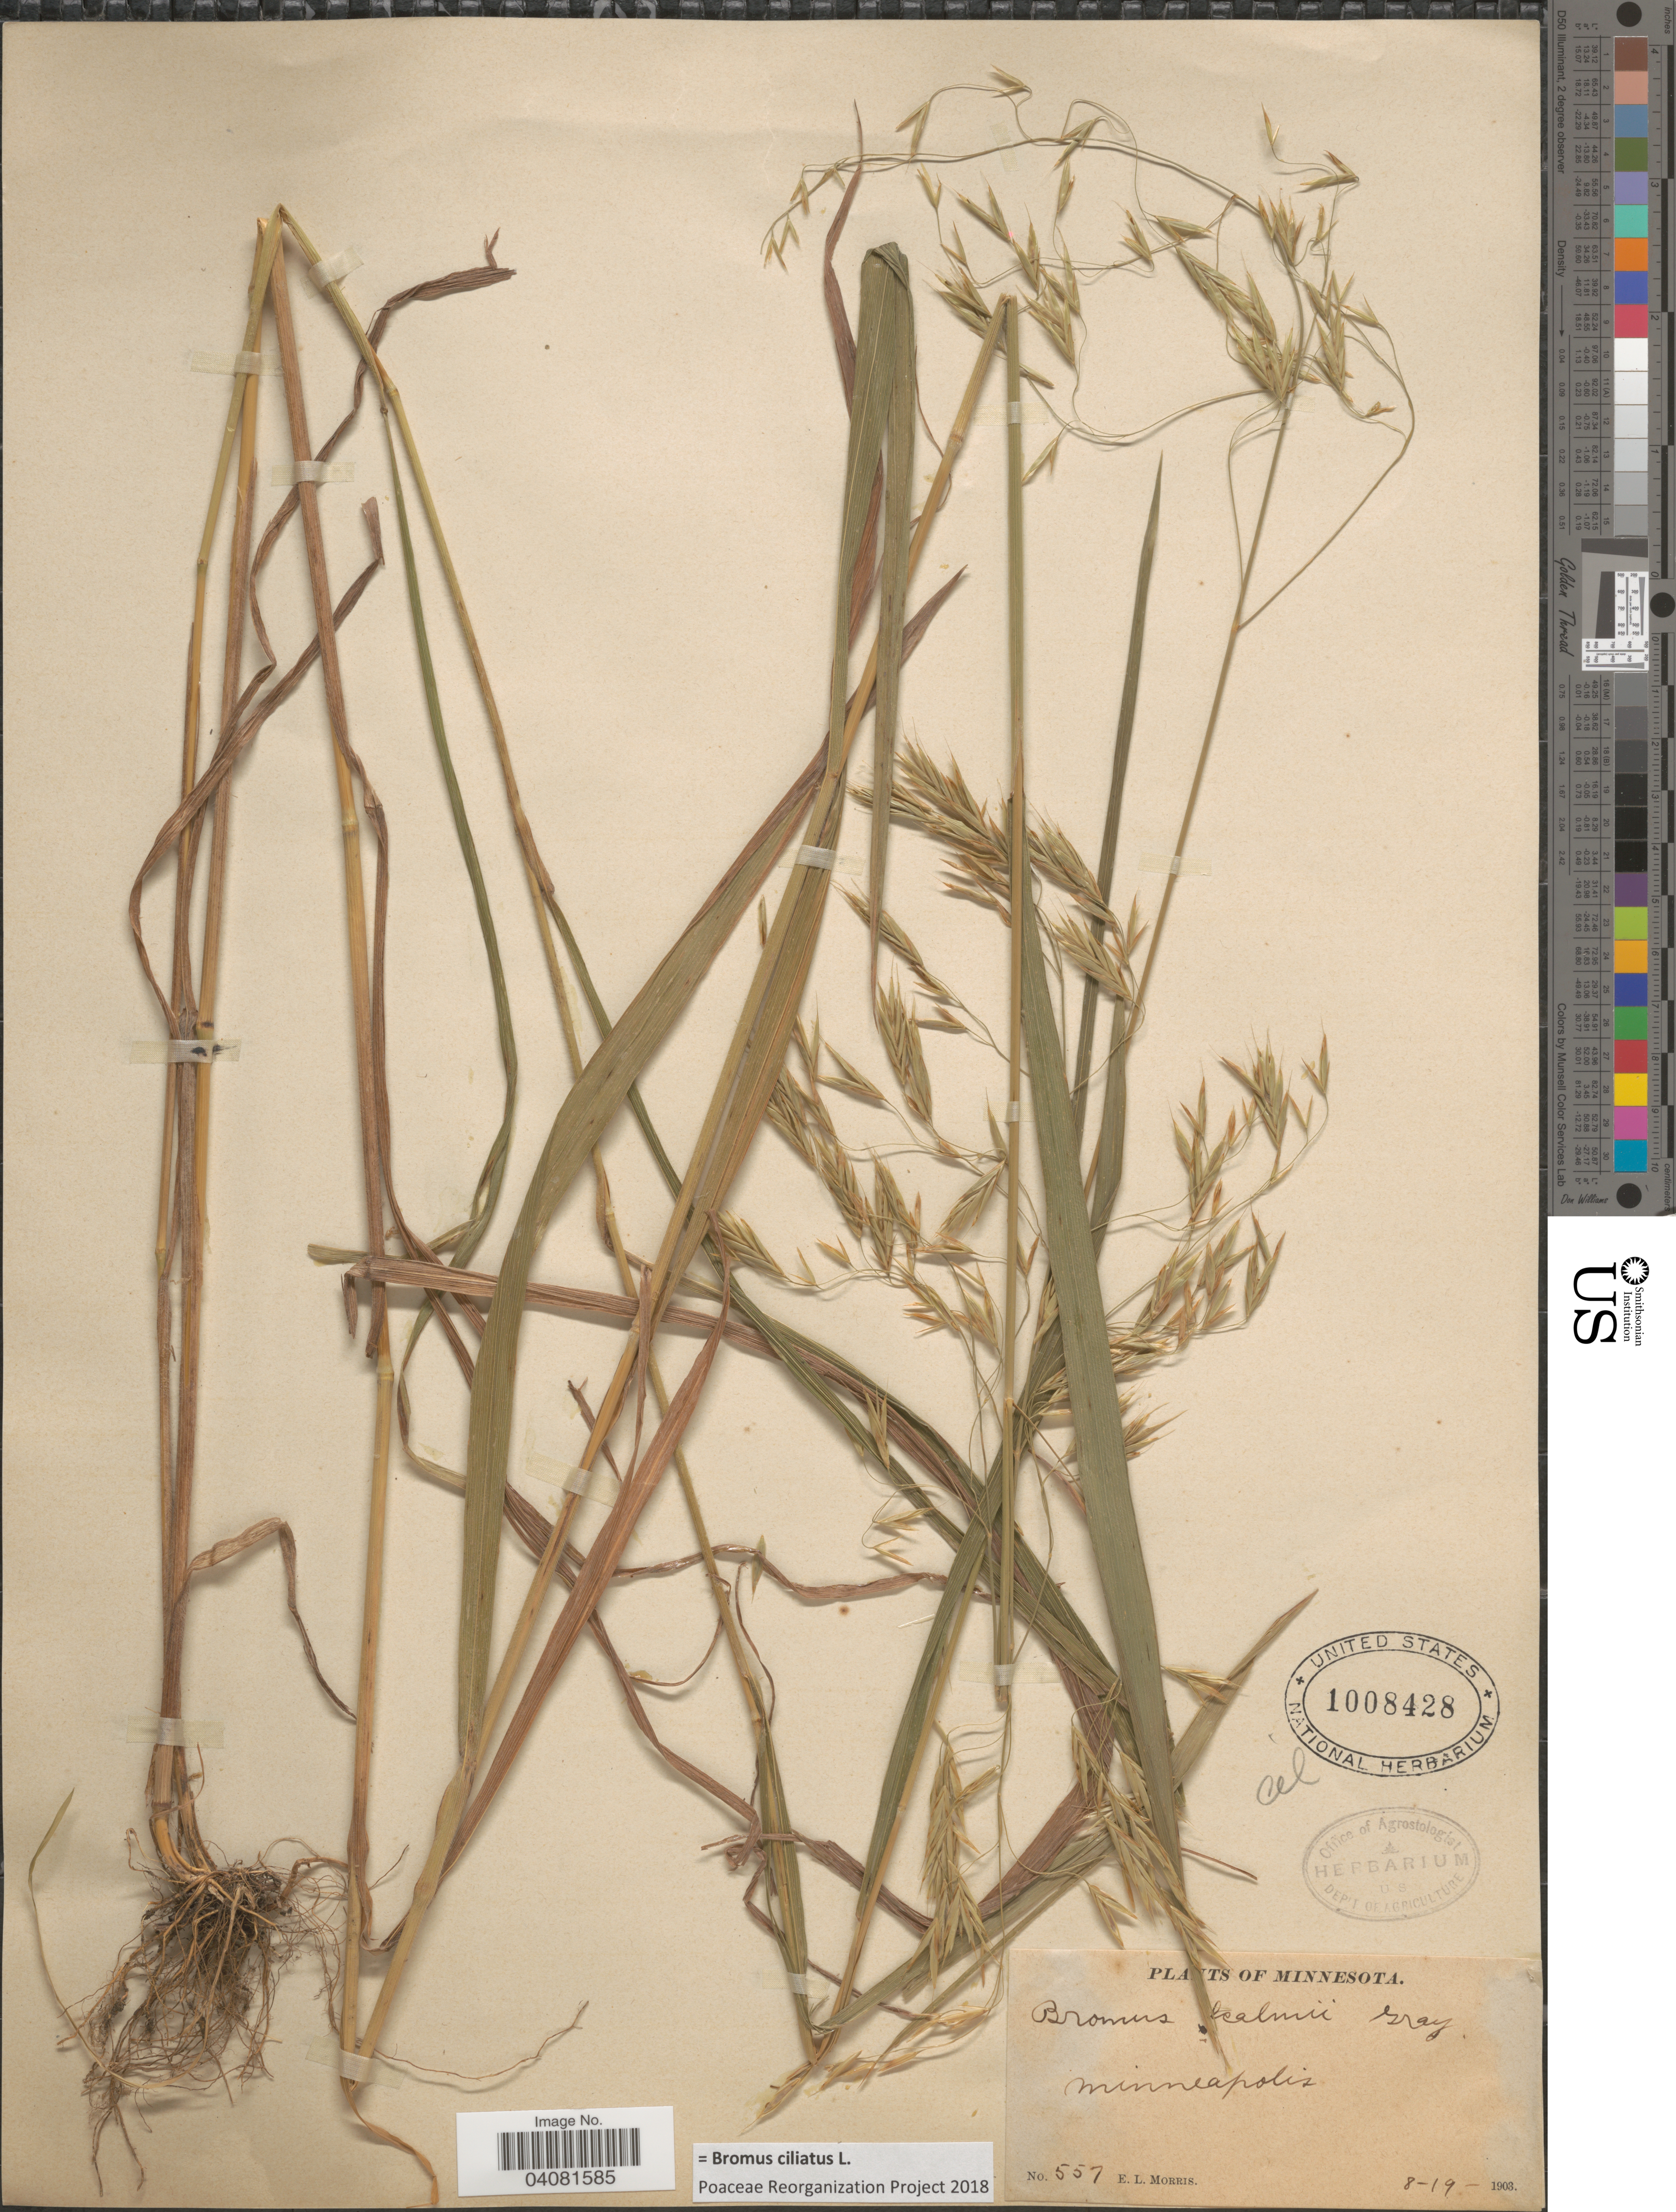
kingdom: Plantae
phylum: Tracheophyta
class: Liliopsida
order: Poales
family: Poaceae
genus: Bromus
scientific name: Bromus ciliatus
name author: L.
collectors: E. Morris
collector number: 557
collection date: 1903-08-19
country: United States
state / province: Minnesota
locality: Minneapolis.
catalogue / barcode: US 1008428